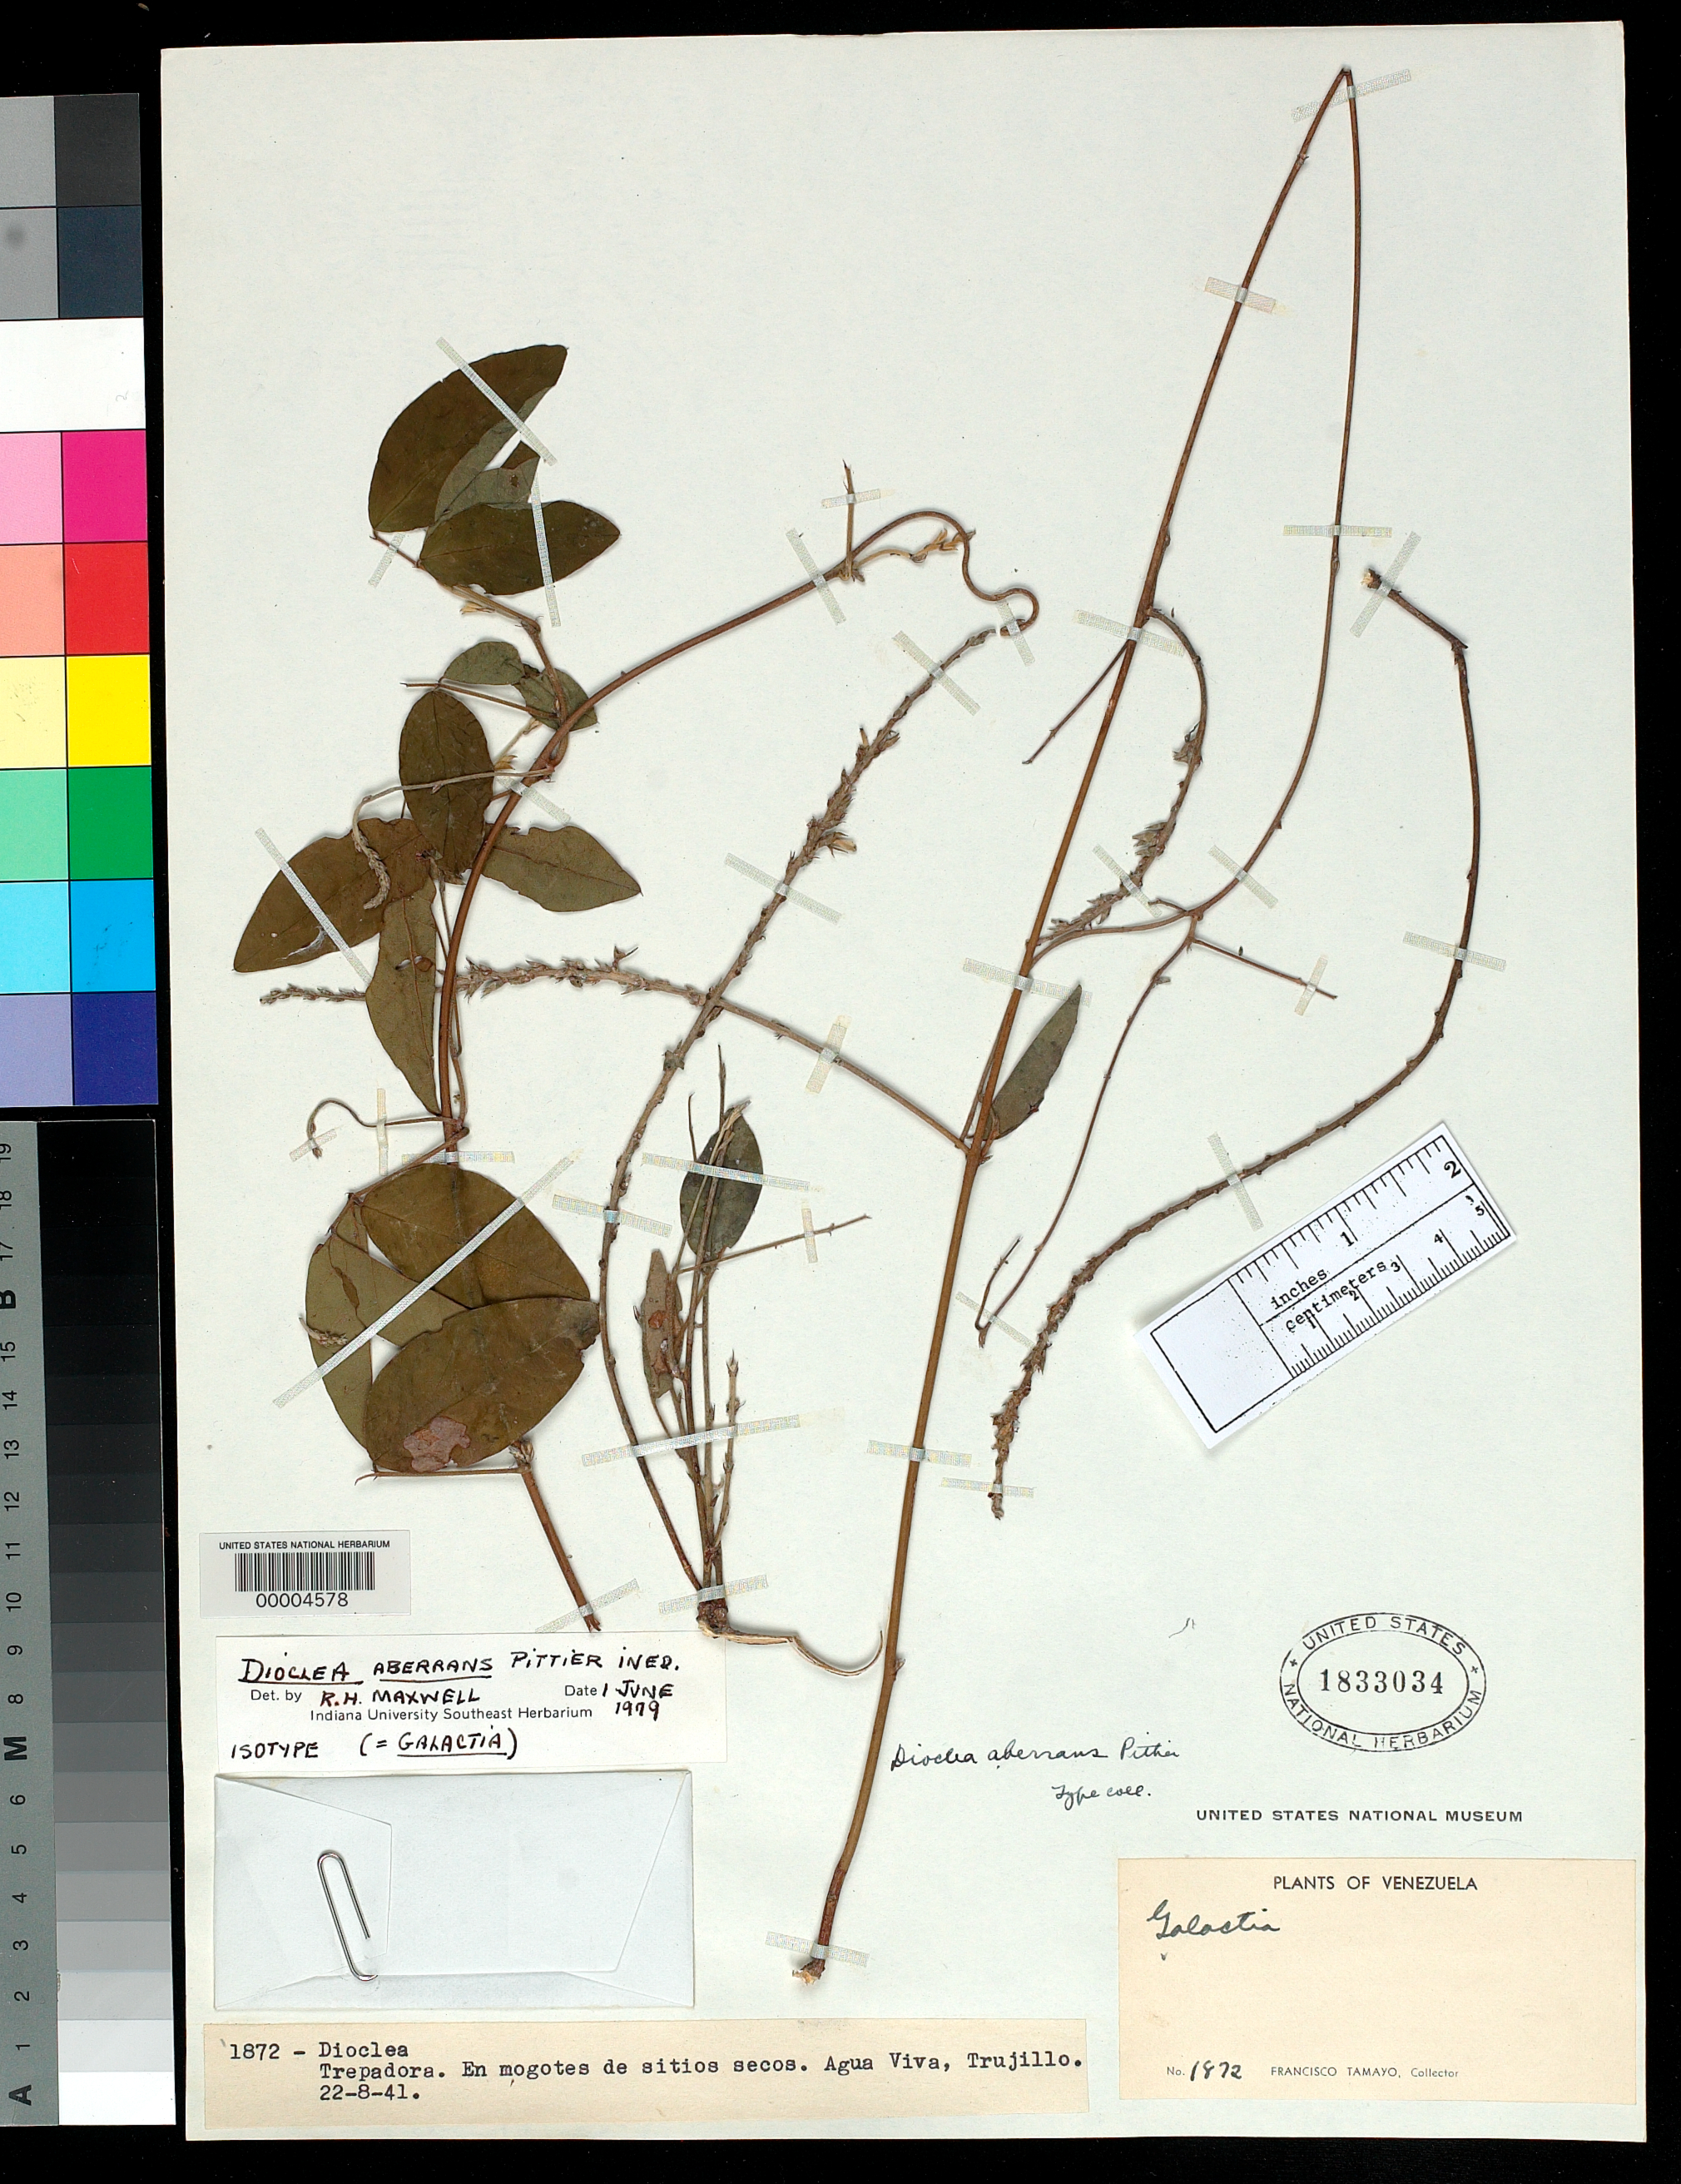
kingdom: Plantae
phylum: Tracheophyta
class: Magnoliopsida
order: Fabales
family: Fabaceae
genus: Dioclea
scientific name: Dioclea aberrans Pittier, nom. inval.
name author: Pittier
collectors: F. Tamayo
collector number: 1872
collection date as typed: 22 Aug 1941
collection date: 1941-08-22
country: Venezuela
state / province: Trujillo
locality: Trepadora, agua vica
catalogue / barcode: US 1833034